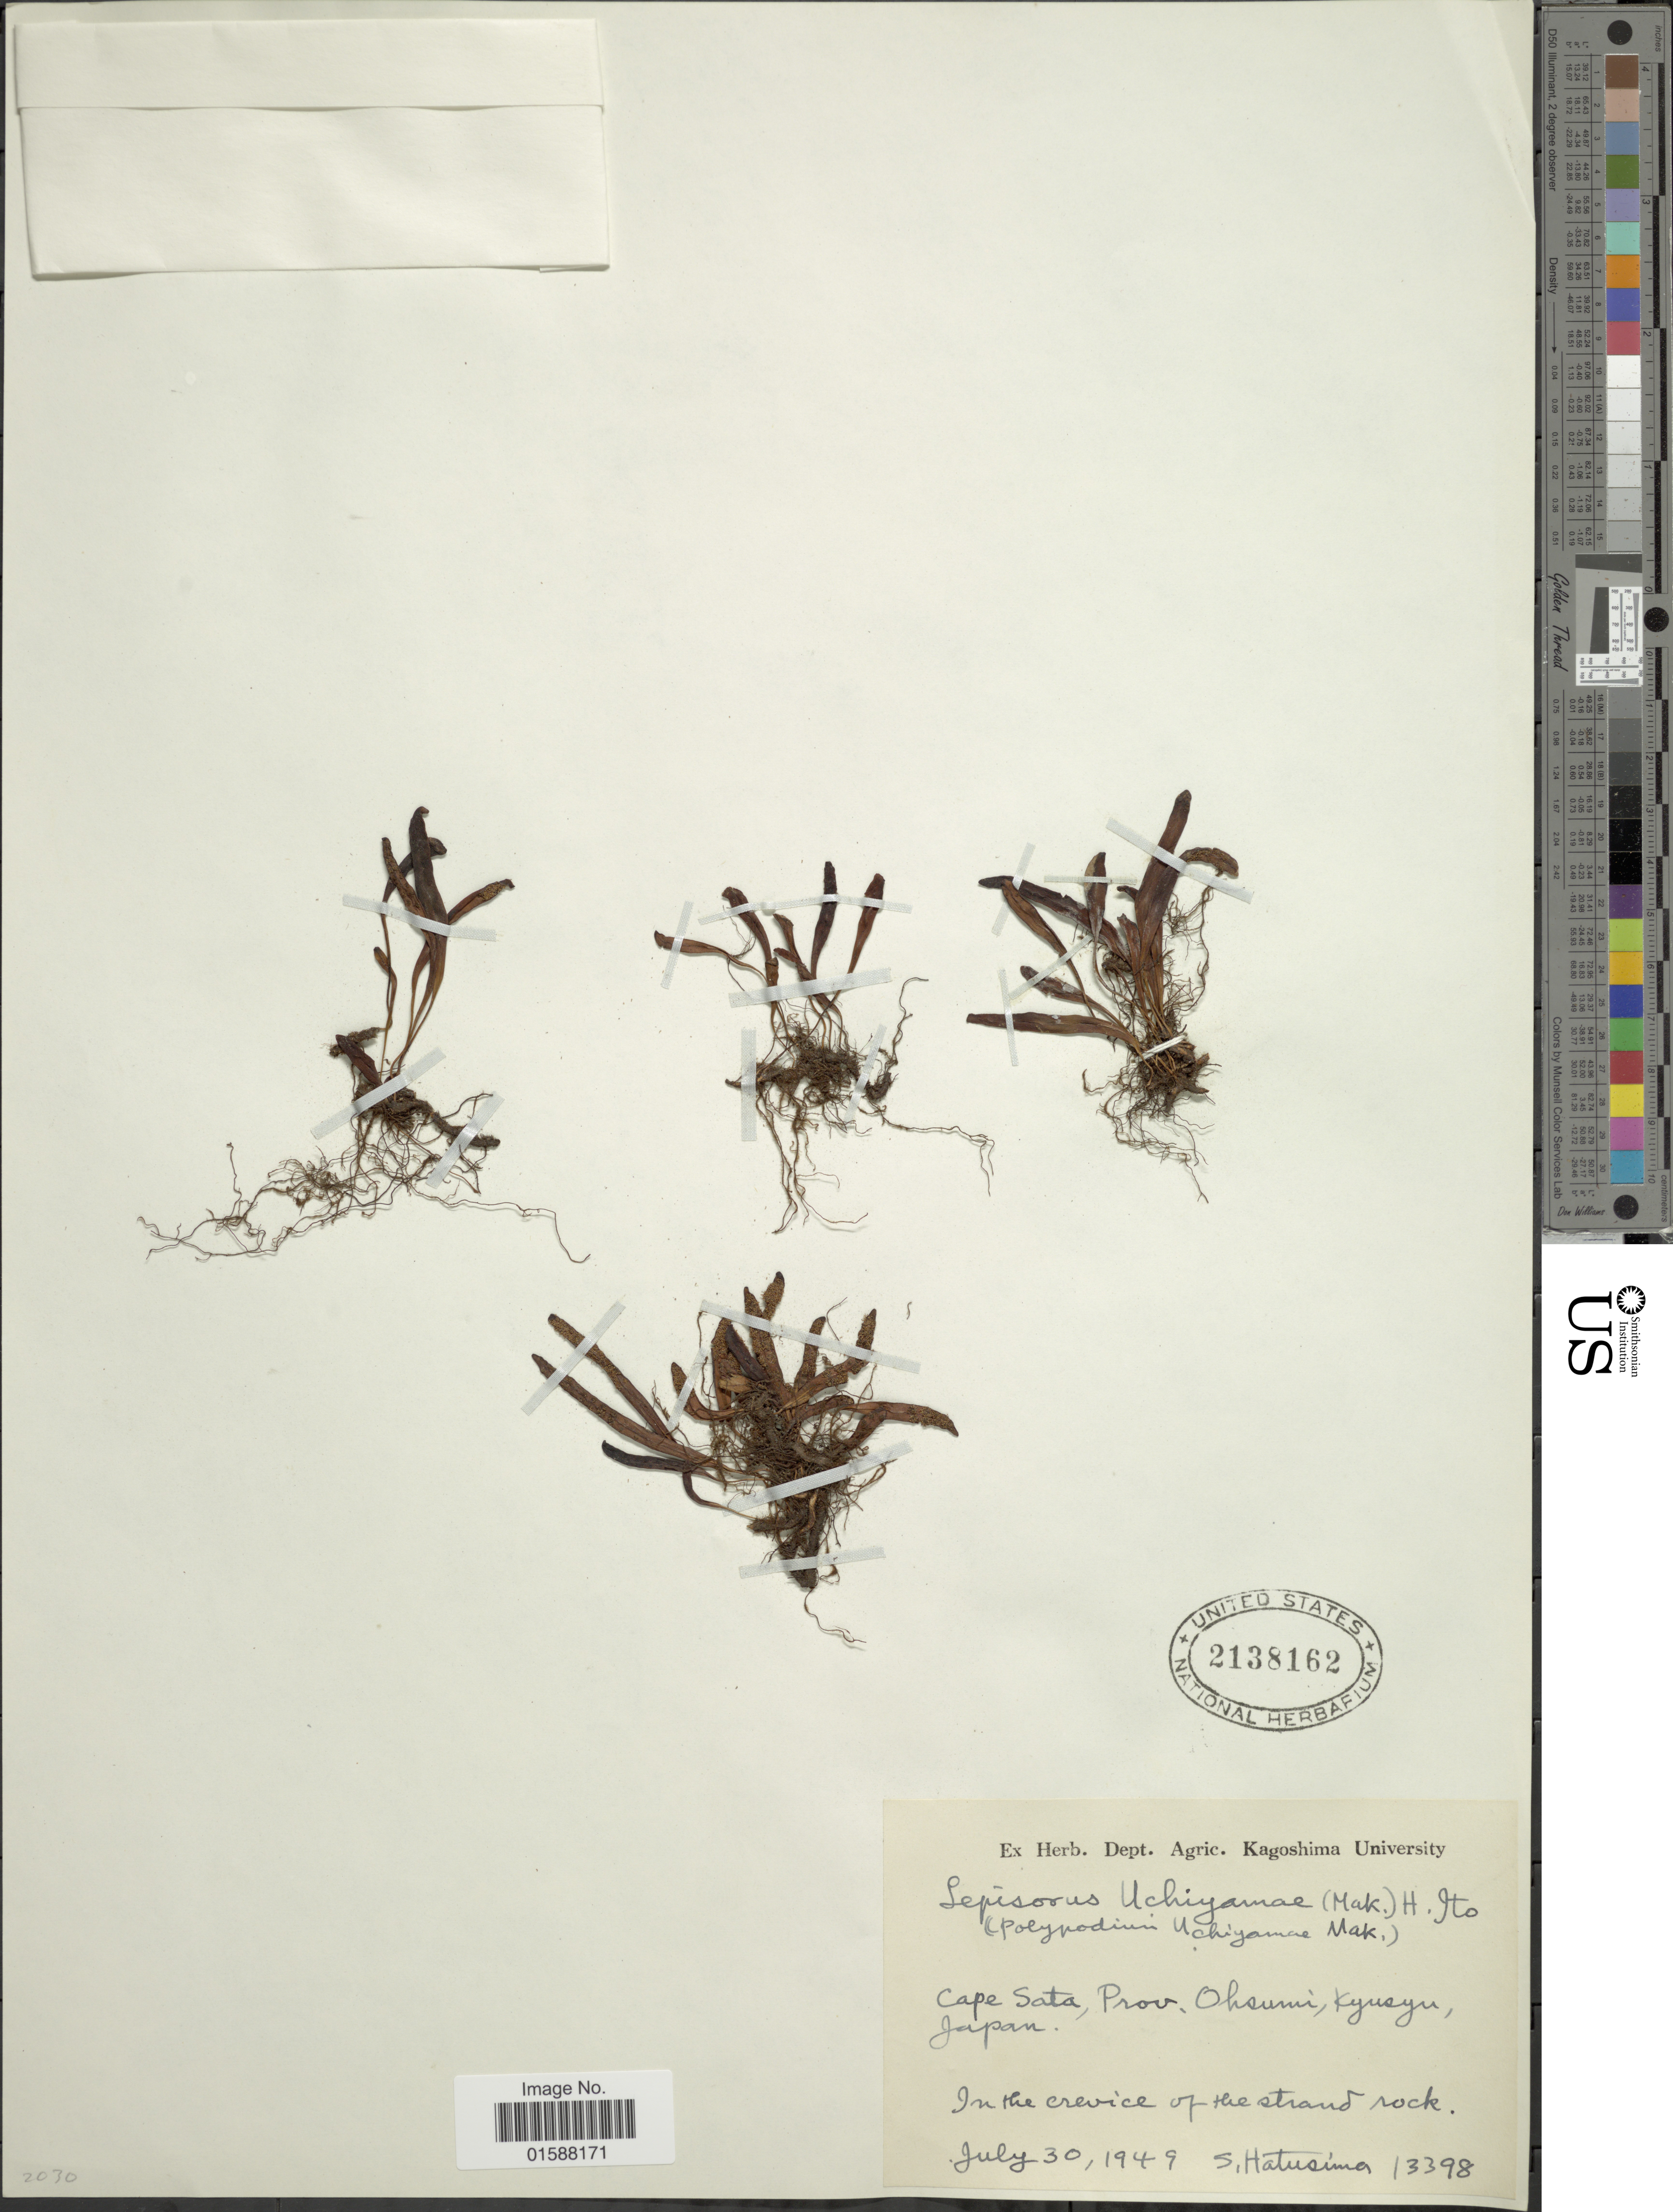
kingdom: Plantae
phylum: Tracheophyta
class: Polypodiopsida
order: Polypodiales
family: Polypodiaceae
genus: Lepisorus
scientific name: Lepisorus uchiyamae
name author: (Makino) H. Itô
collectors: S. Hatusima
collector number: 13398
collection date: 1949-07-30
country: Japan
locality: Cape Sata, Prov. Oksumi, kyusyu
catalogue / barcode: US 2138162